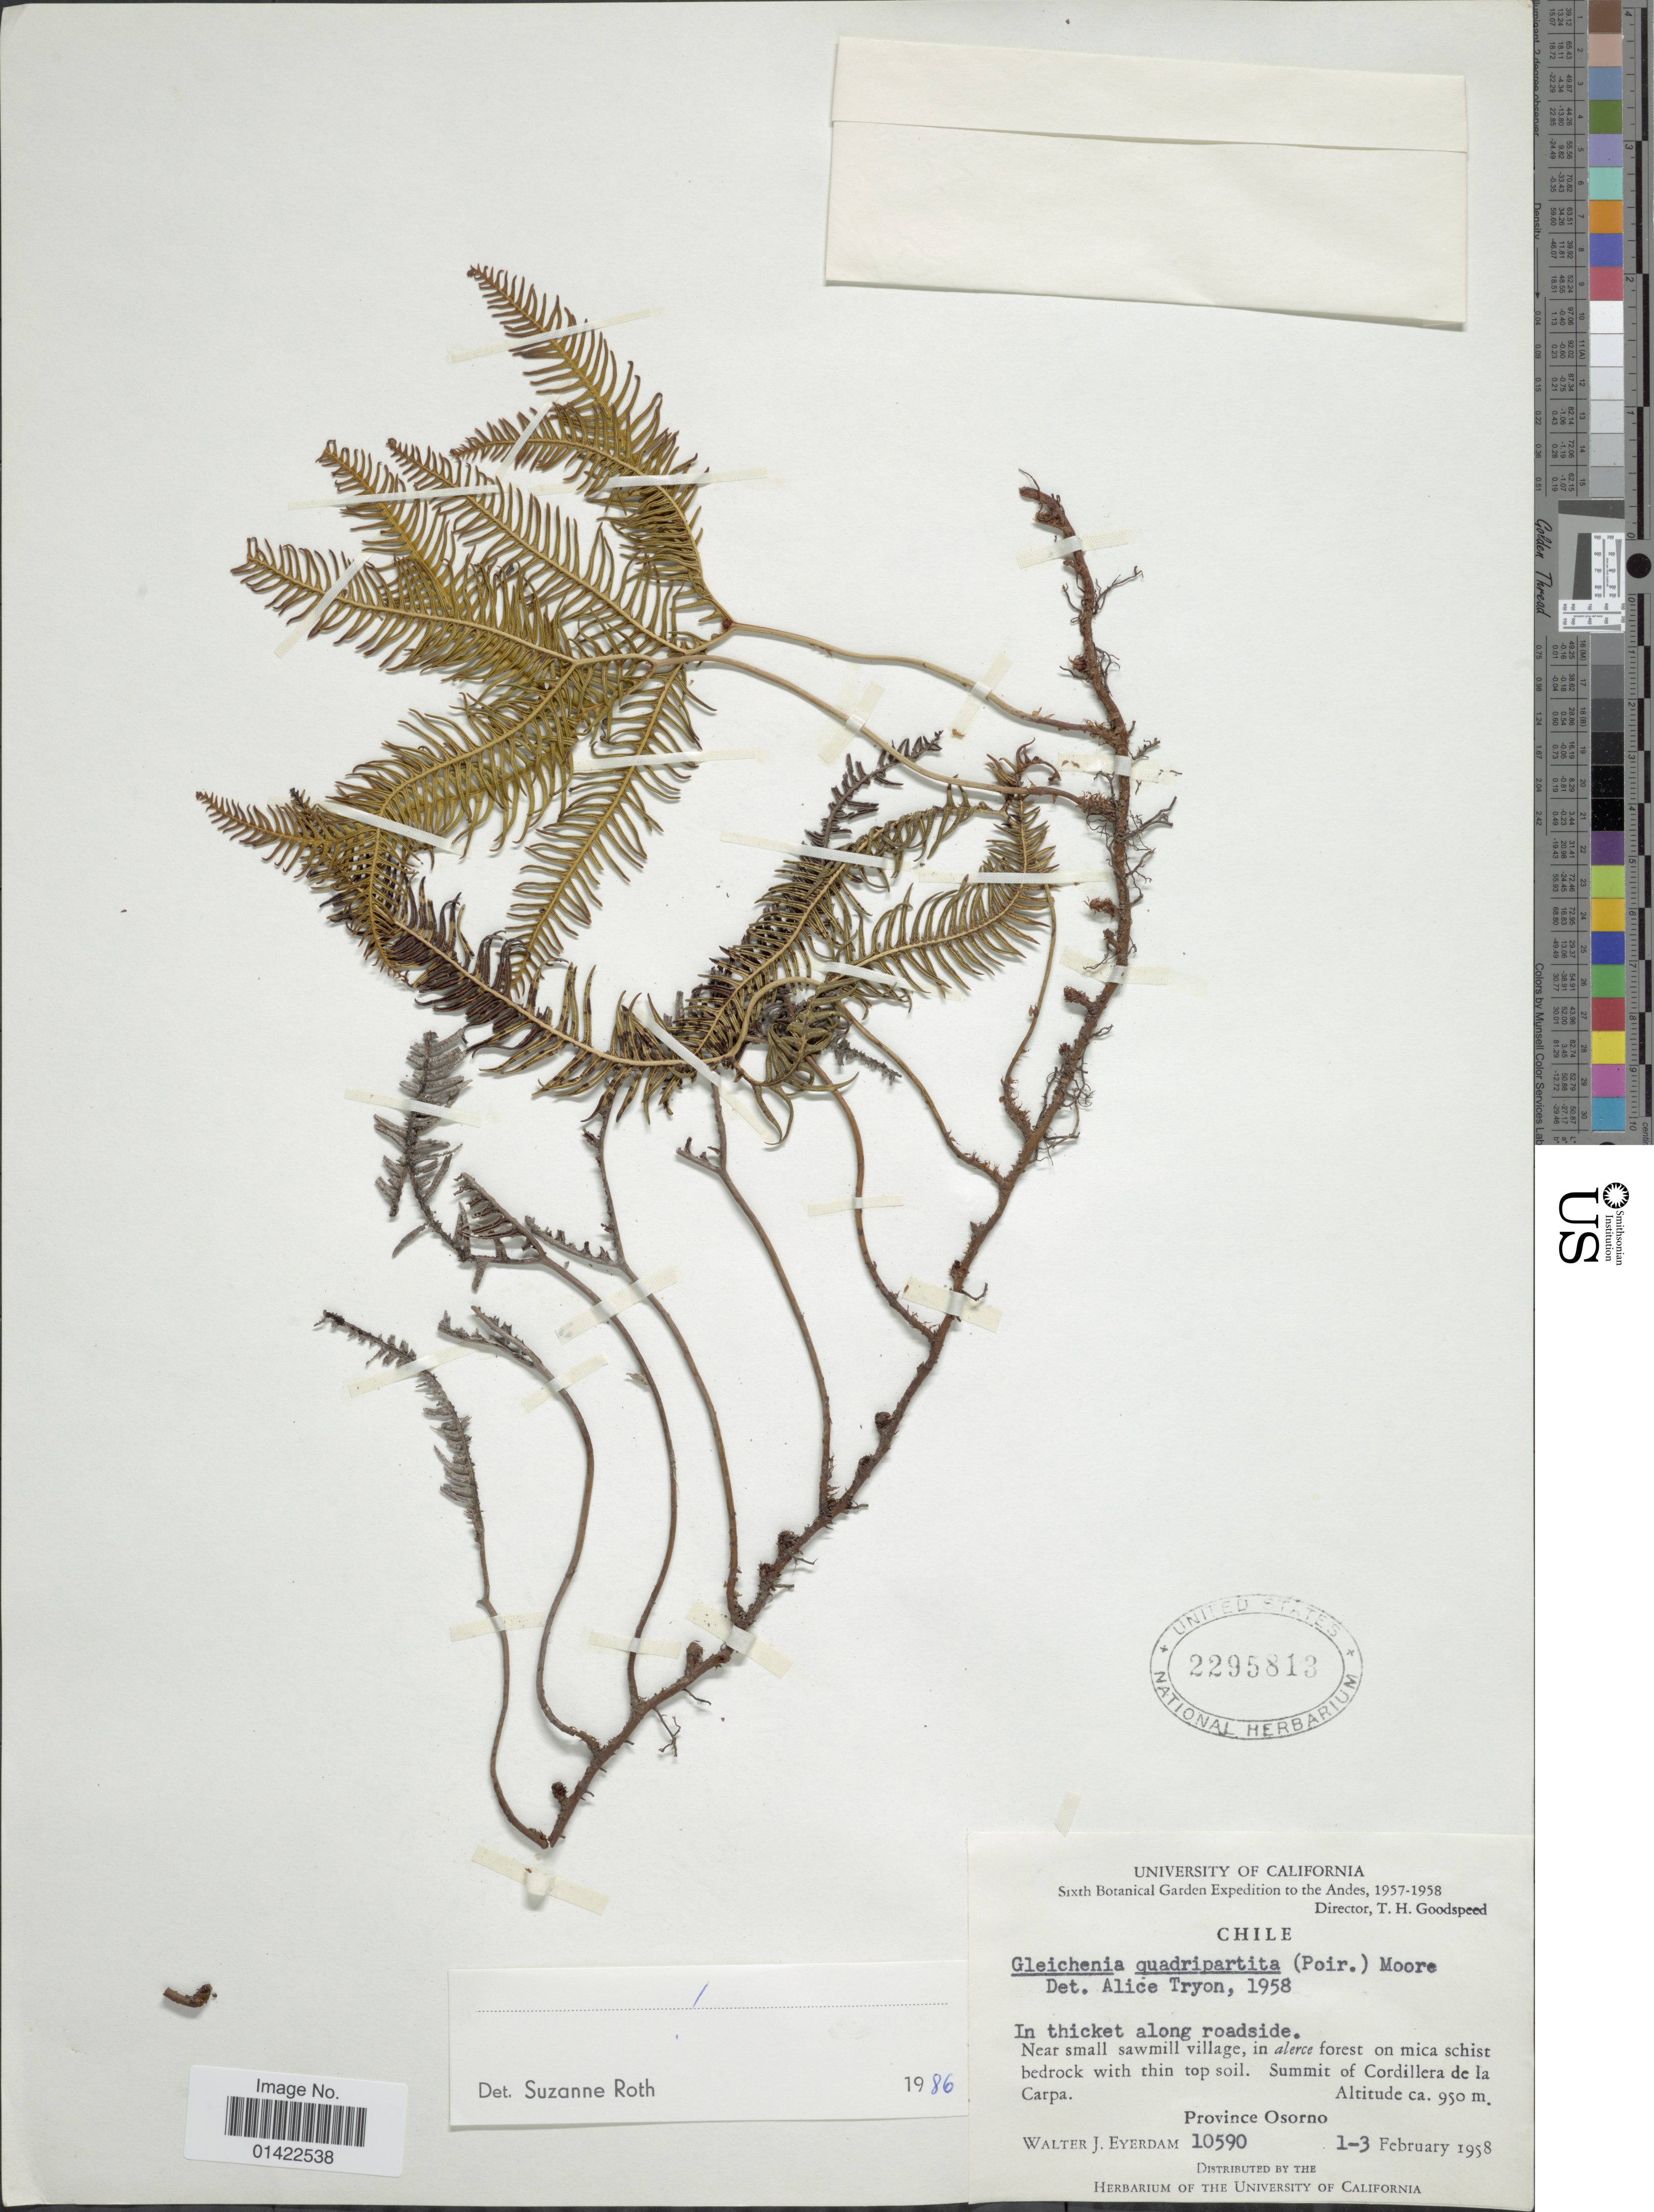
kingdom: Plantae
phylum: Tracheophyta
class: Polypodiopsida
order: Gleicheniales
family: Gleicheniaceae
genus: Sticherus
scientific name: Sticherus quadripartitus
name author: (Poir.) Ching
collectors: W. J. Eyerdam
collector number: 10590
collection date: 1958-02-01/1958-02-03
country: Chile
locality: Near small sawmill village, Summit of Cordillera de la Carpa, Province Osorno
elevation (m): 950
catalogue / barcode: US 2295813